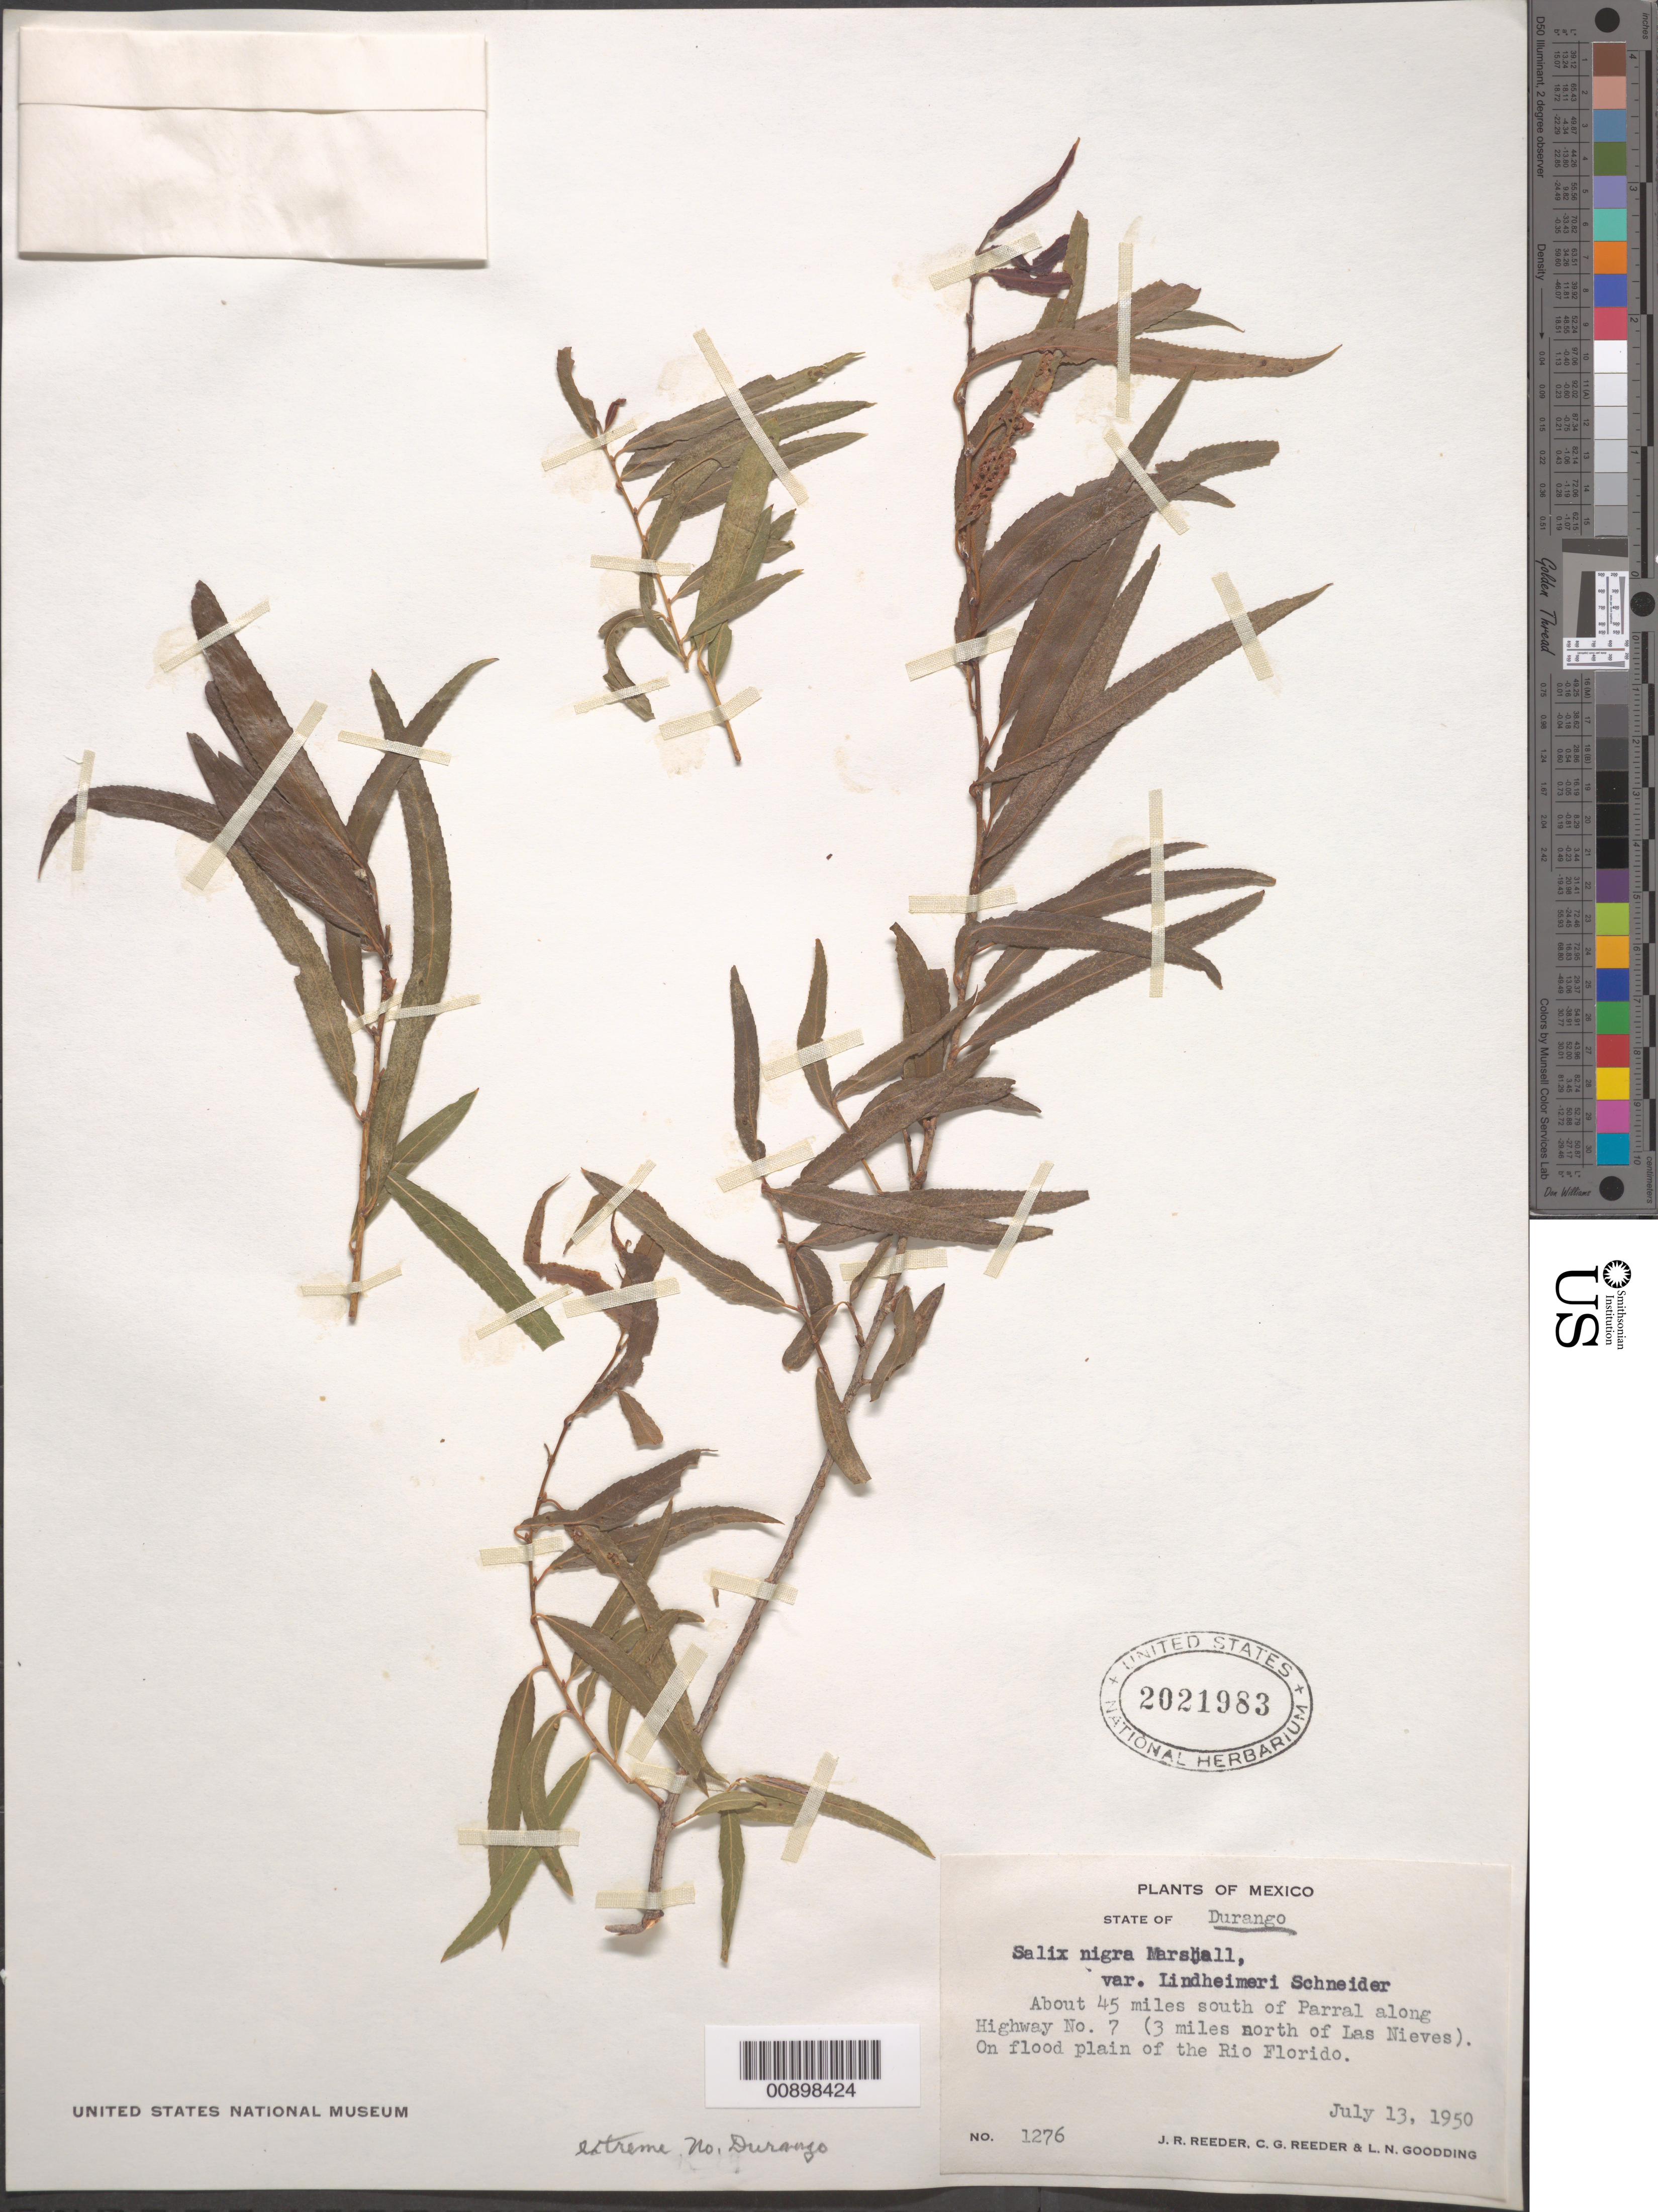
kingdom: Plantae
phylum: Tracheophyta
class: Magnoliopsida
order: Malpighiales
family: Salicaceae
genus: Salix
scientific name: Salix nigra var. lindheimeri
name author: C.K. Schneid.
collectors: J. R. Reeder, C. G. Reeder & L. N. Goodding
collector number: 1276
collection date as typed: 13 Jul 1950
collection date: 1950-07-13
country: Mexico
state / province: Durango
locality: About 45 miles south of Parral along Highway No. 7 (3 miles north of Las Nieves). On flood plain of the Río Florido.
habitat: On flood plain of río.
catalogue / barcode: US 2021983